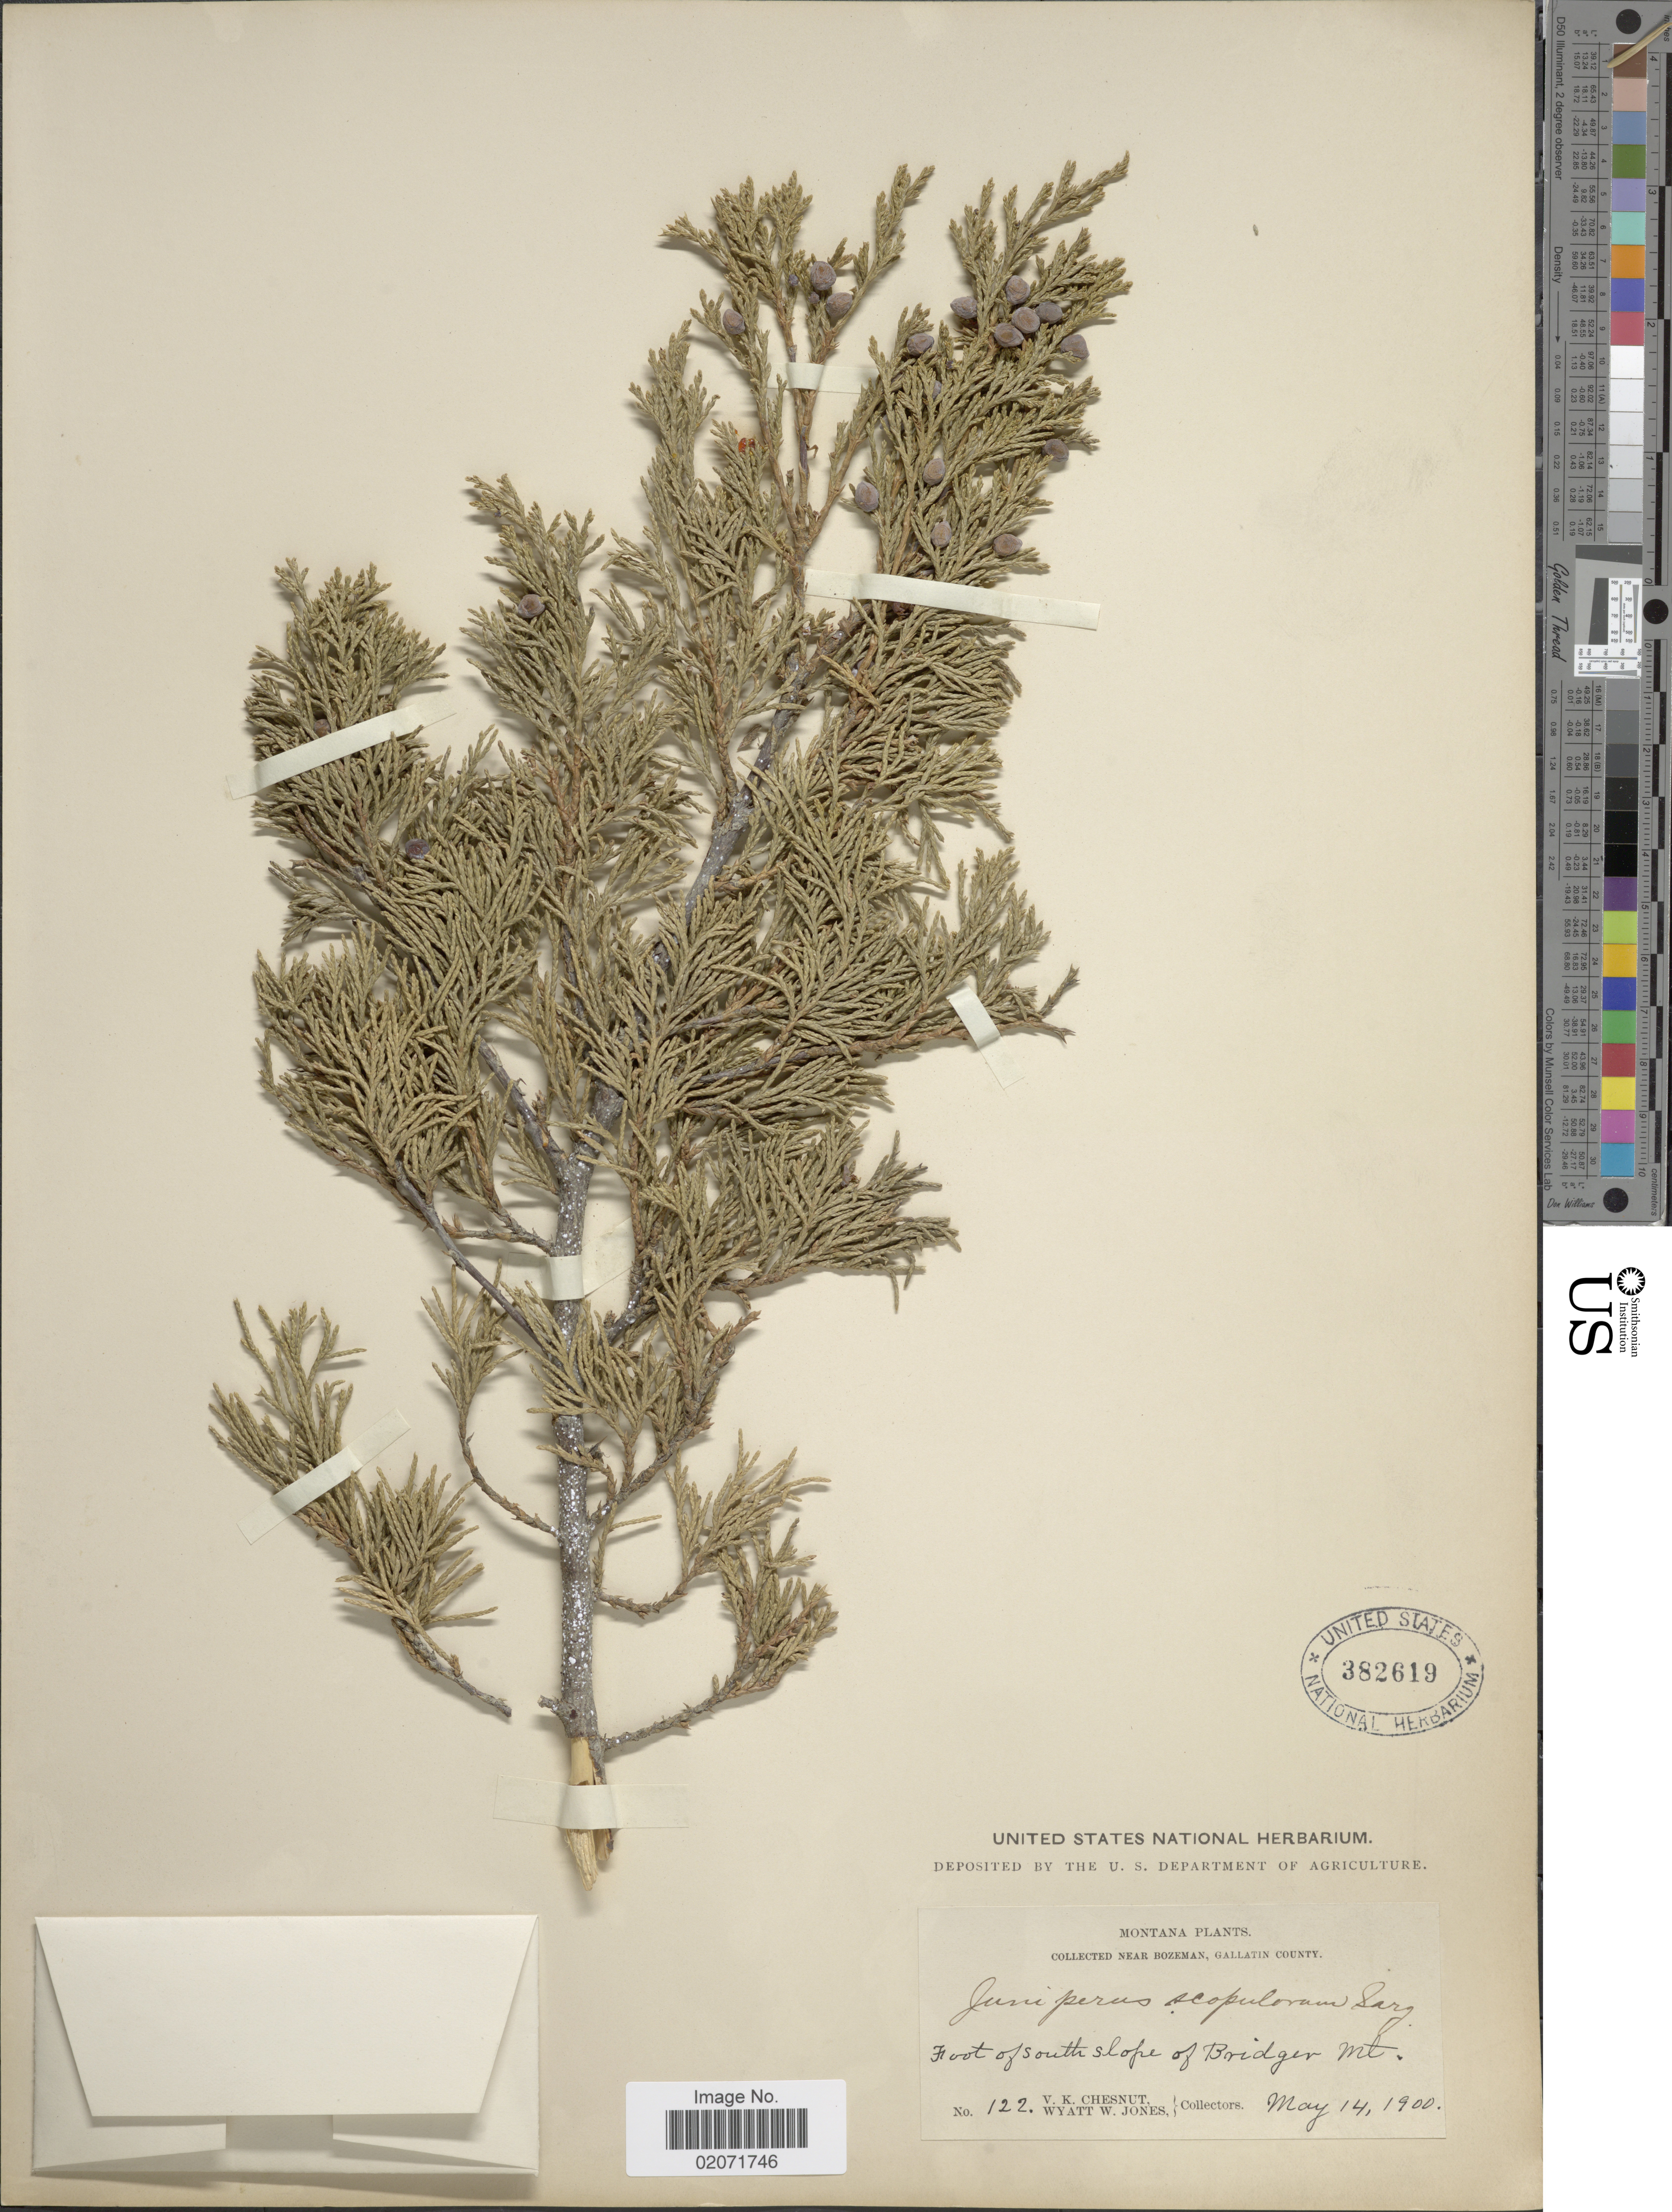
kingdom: Plantae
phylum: Tracheophyta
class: Pinopsida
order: Pinales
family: Cupressaceae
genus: Juniperus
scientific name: Juniperus scopulorum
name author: Sarg.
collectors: V. Chesnut & W. W. Jones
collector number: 122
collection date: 1900-05-14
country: United States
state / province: Montana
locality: Near Bozeman, Gallatin County, Foot of south slope of Bridger Mt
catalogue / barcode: US 382619